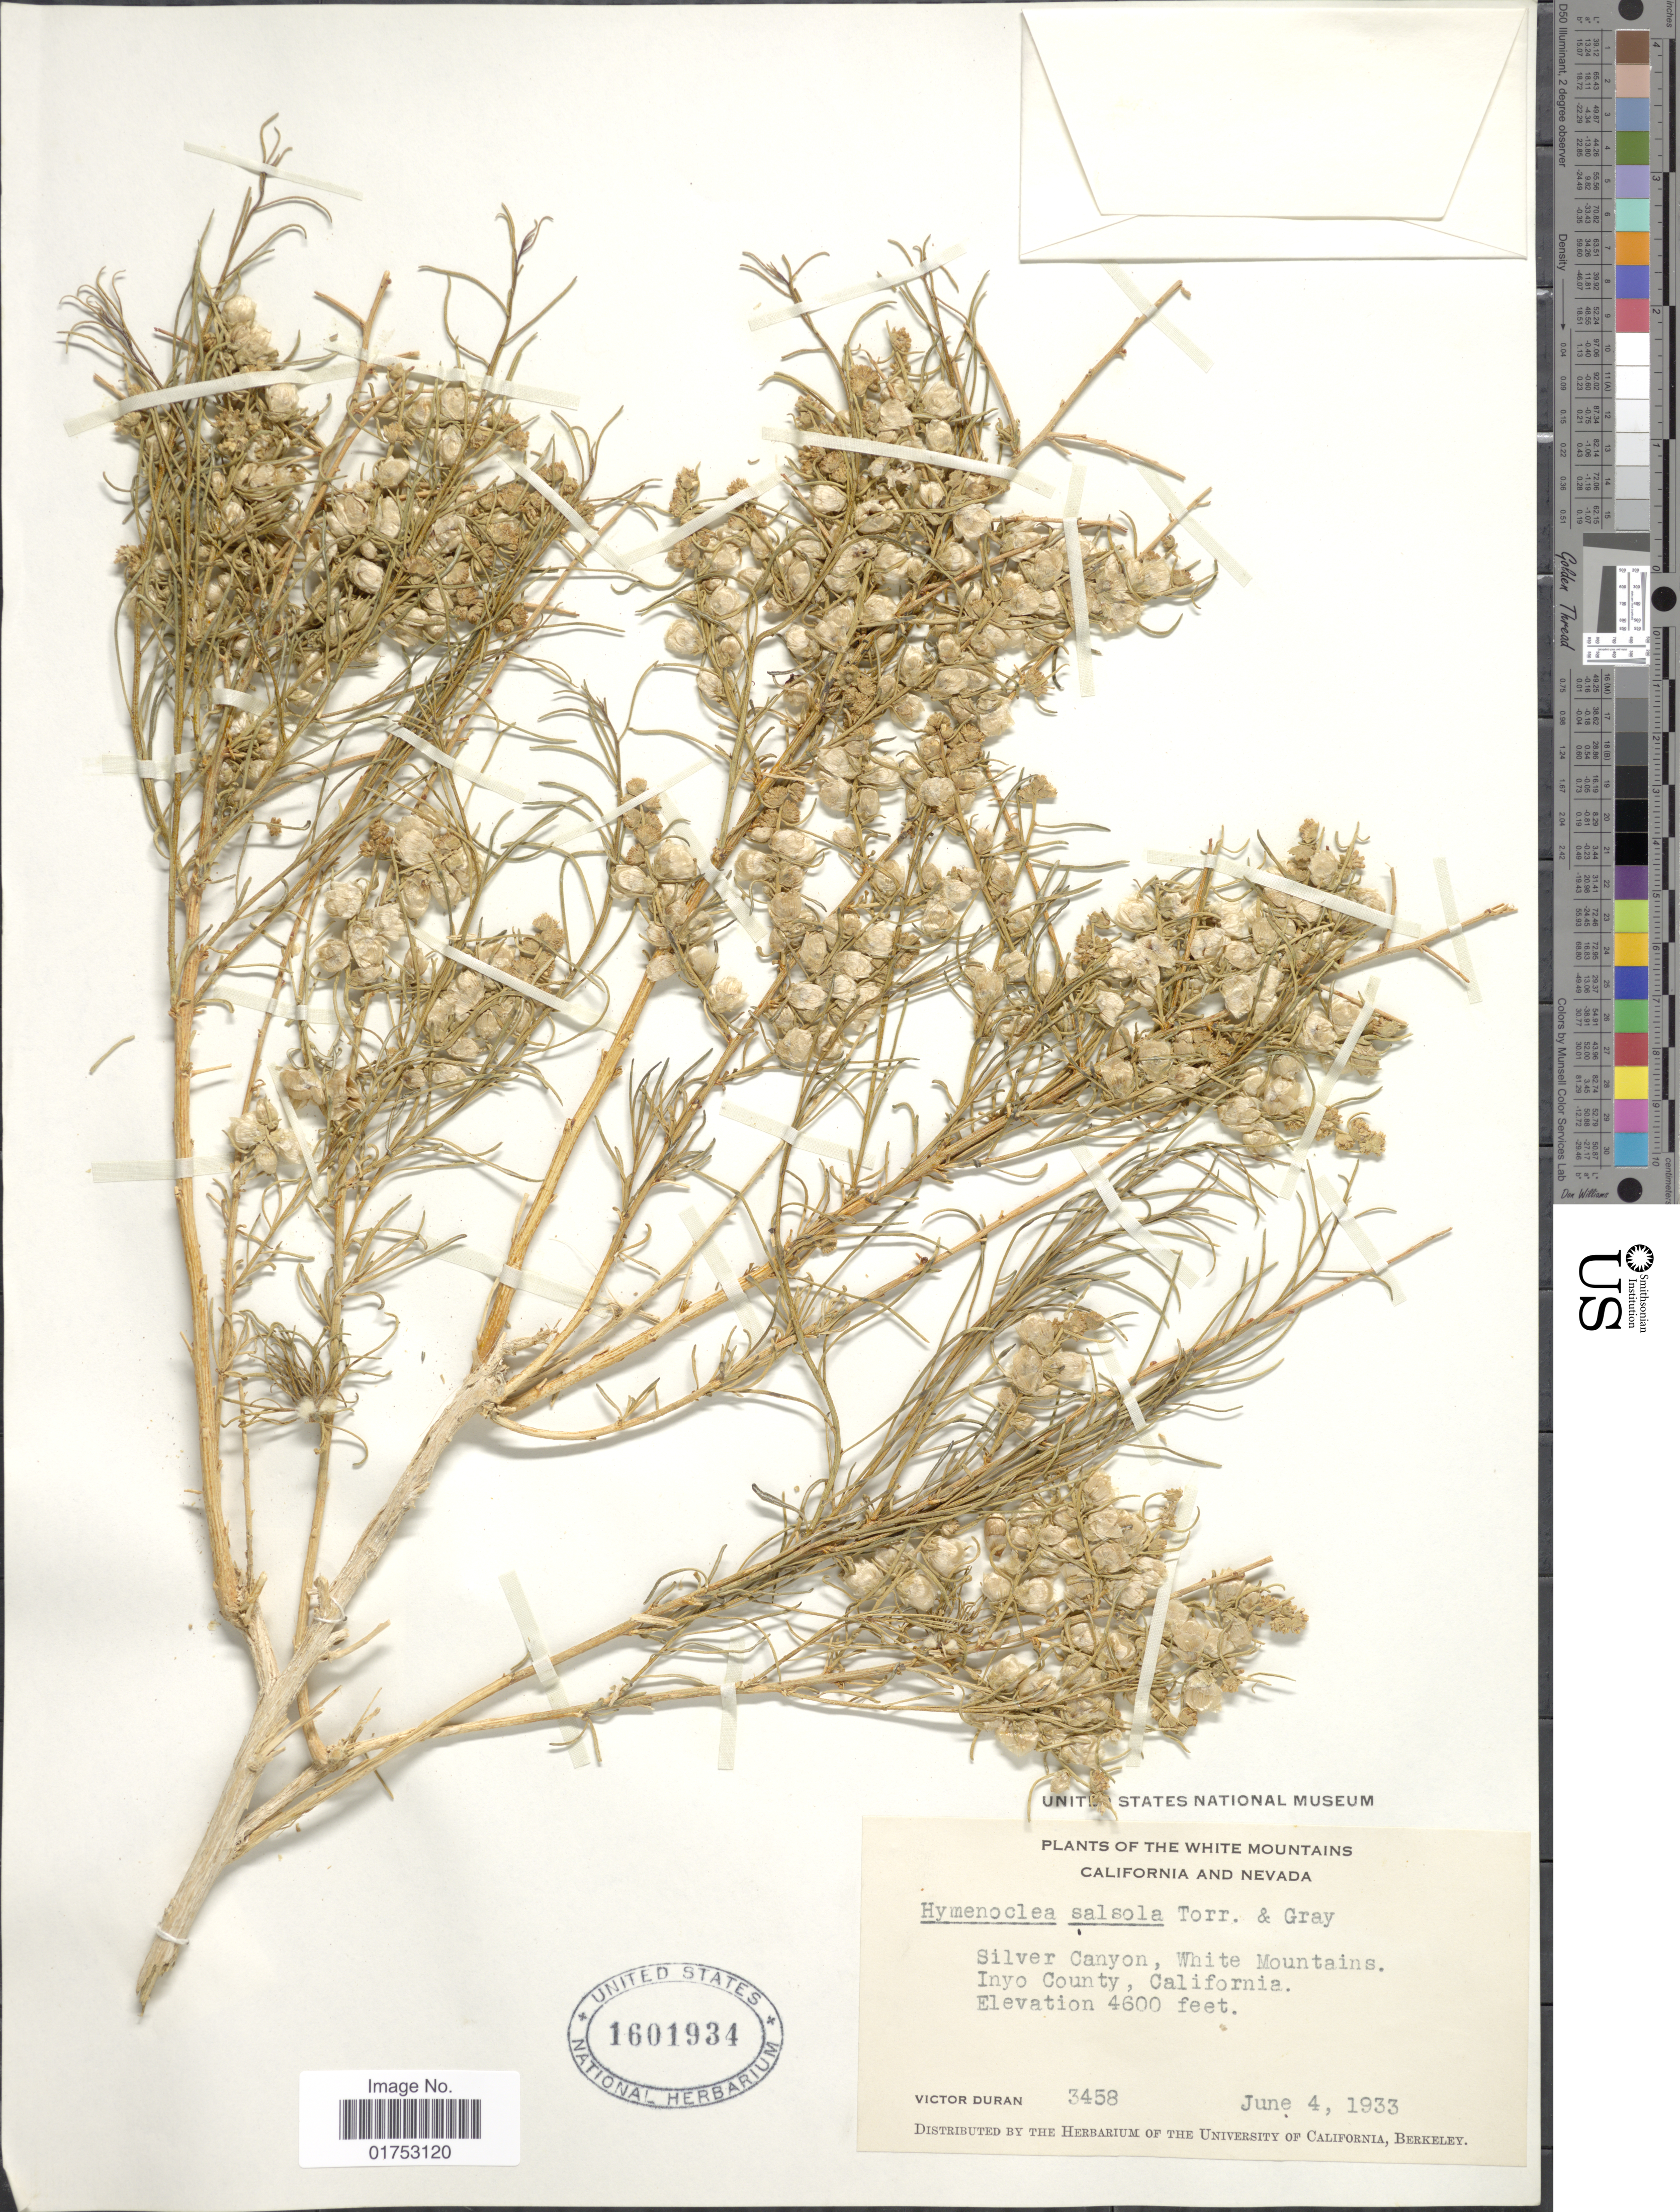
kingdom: Plantae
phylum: Tracheophyta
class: Magnoliopsida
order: Asterales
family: Asteraceae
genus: Hymenoclea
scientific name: Hymenoclea salsola var. pentalepis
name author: (Rydb.) L.D. Benson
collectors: V. Duran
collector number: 3458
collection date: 1933-06-04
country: United States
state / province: California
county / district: Inyo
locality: Silver Canyon, White Mountains, Inyo County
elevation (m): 1402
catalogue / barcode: US 1601934